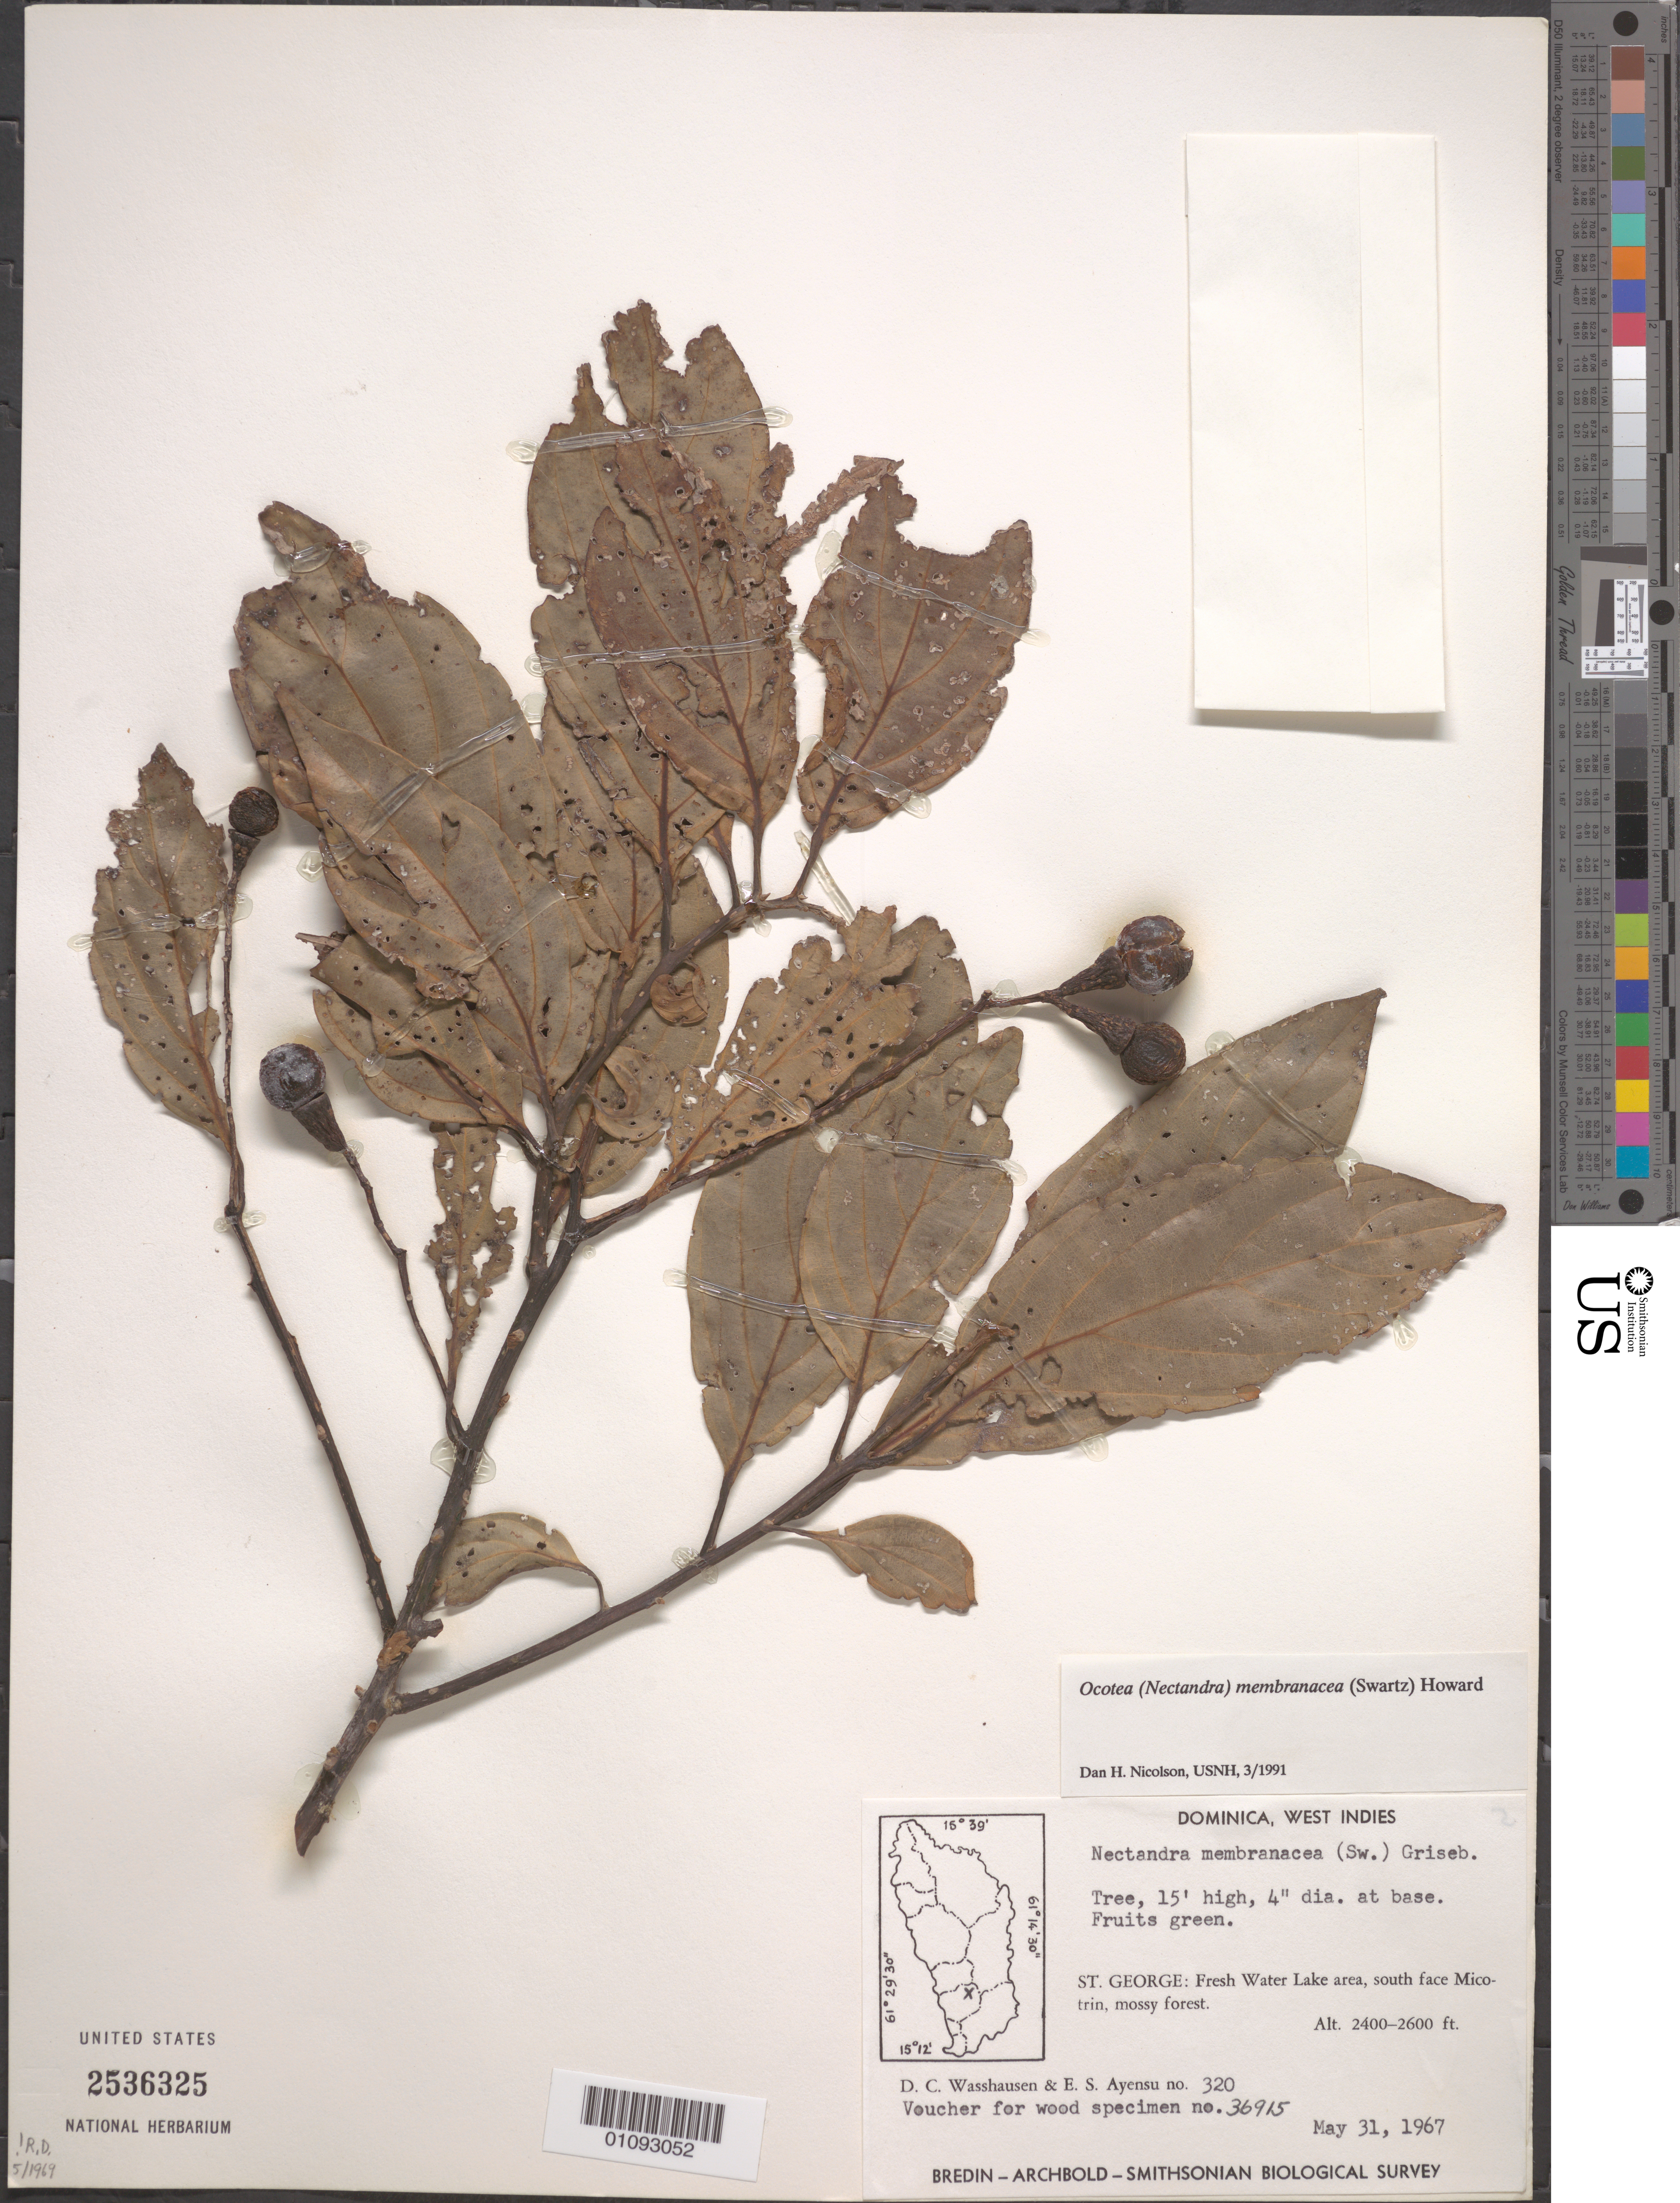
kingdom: Plantae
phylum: Tracheophyta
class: Magnoliopsida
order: Laurales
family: Lauraceae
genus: Nectandra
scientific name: Nectandra membranacea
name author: (Sw.) Griseb.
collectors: D. C. Wasshausen & E. S. Ayensu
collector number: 36915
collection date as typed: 31 May 1967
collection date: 1967-05-31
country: Dominica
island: Dominica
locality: S face Micotrin.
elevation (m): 732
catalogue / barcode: US 2536325